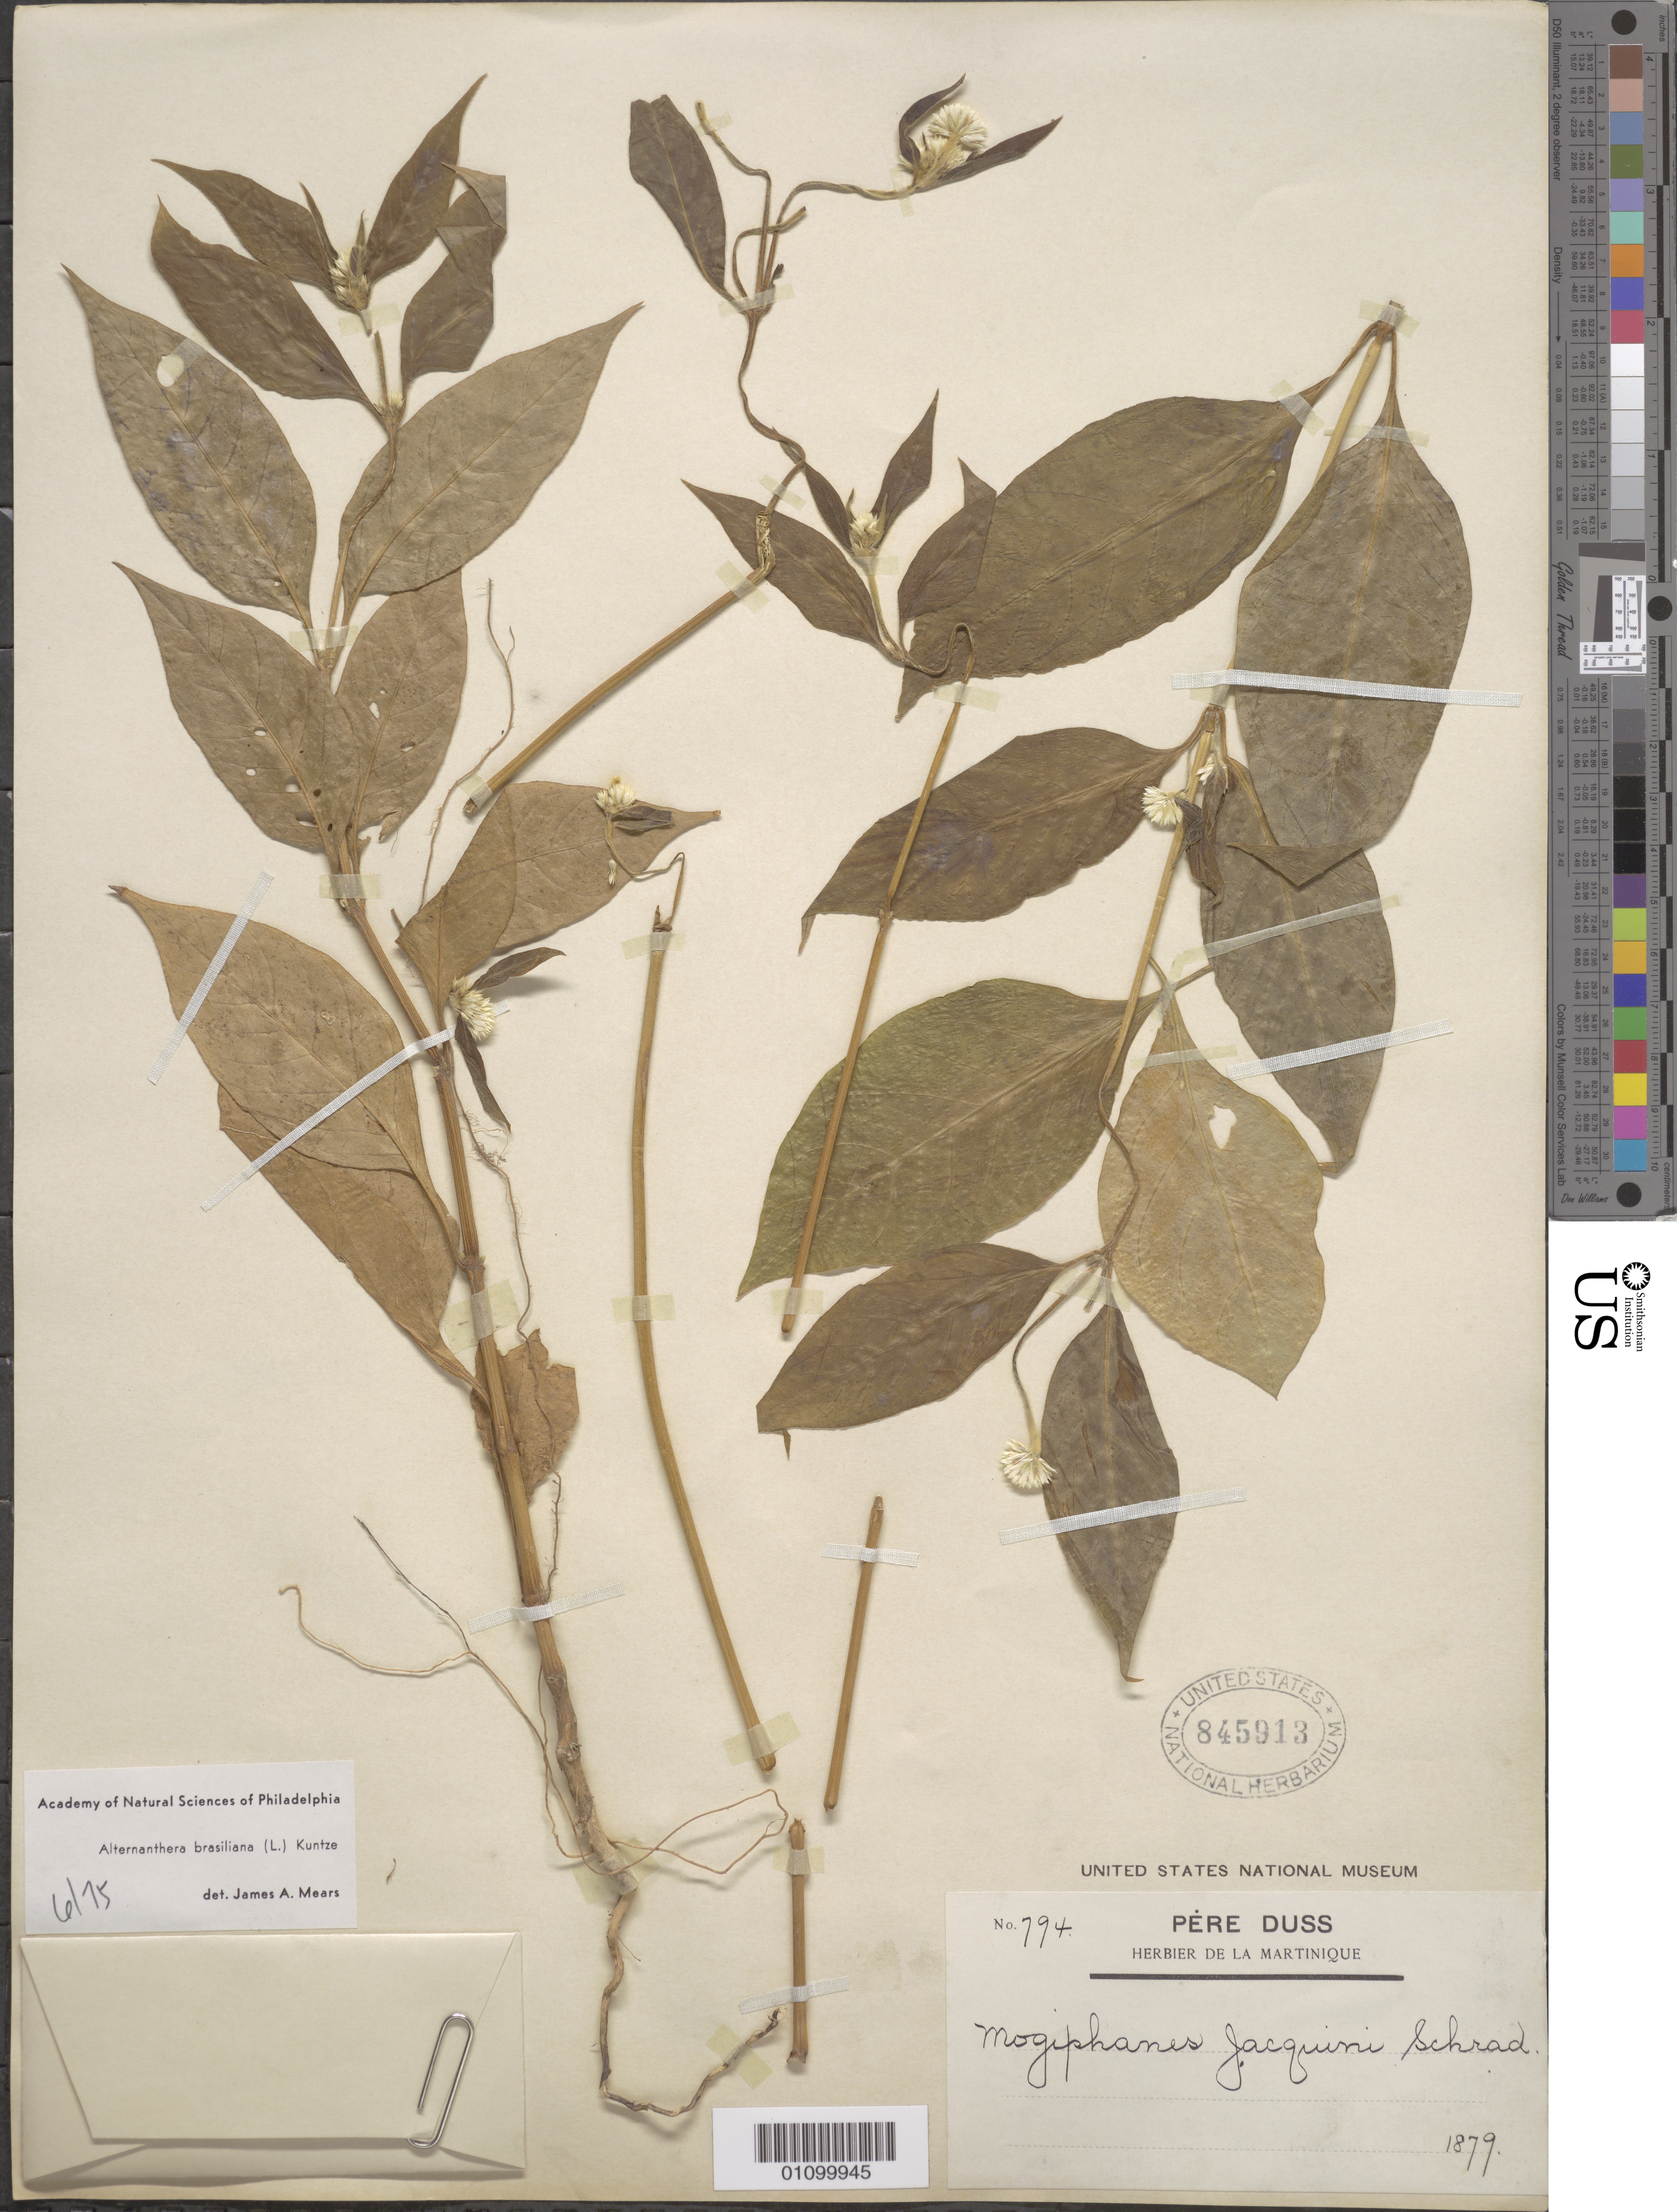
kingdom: Plantae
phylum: Tracheophyta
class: Magnoliopsida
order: Caryophyllales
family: Amaranthaceae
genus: Alternanthera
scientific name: Alternanthera brasiliana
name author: (L.) Kuntze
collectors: Père Duss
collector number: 794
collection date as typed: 1879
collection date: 1879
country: Martinique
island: Martinique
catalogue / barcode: US 845913